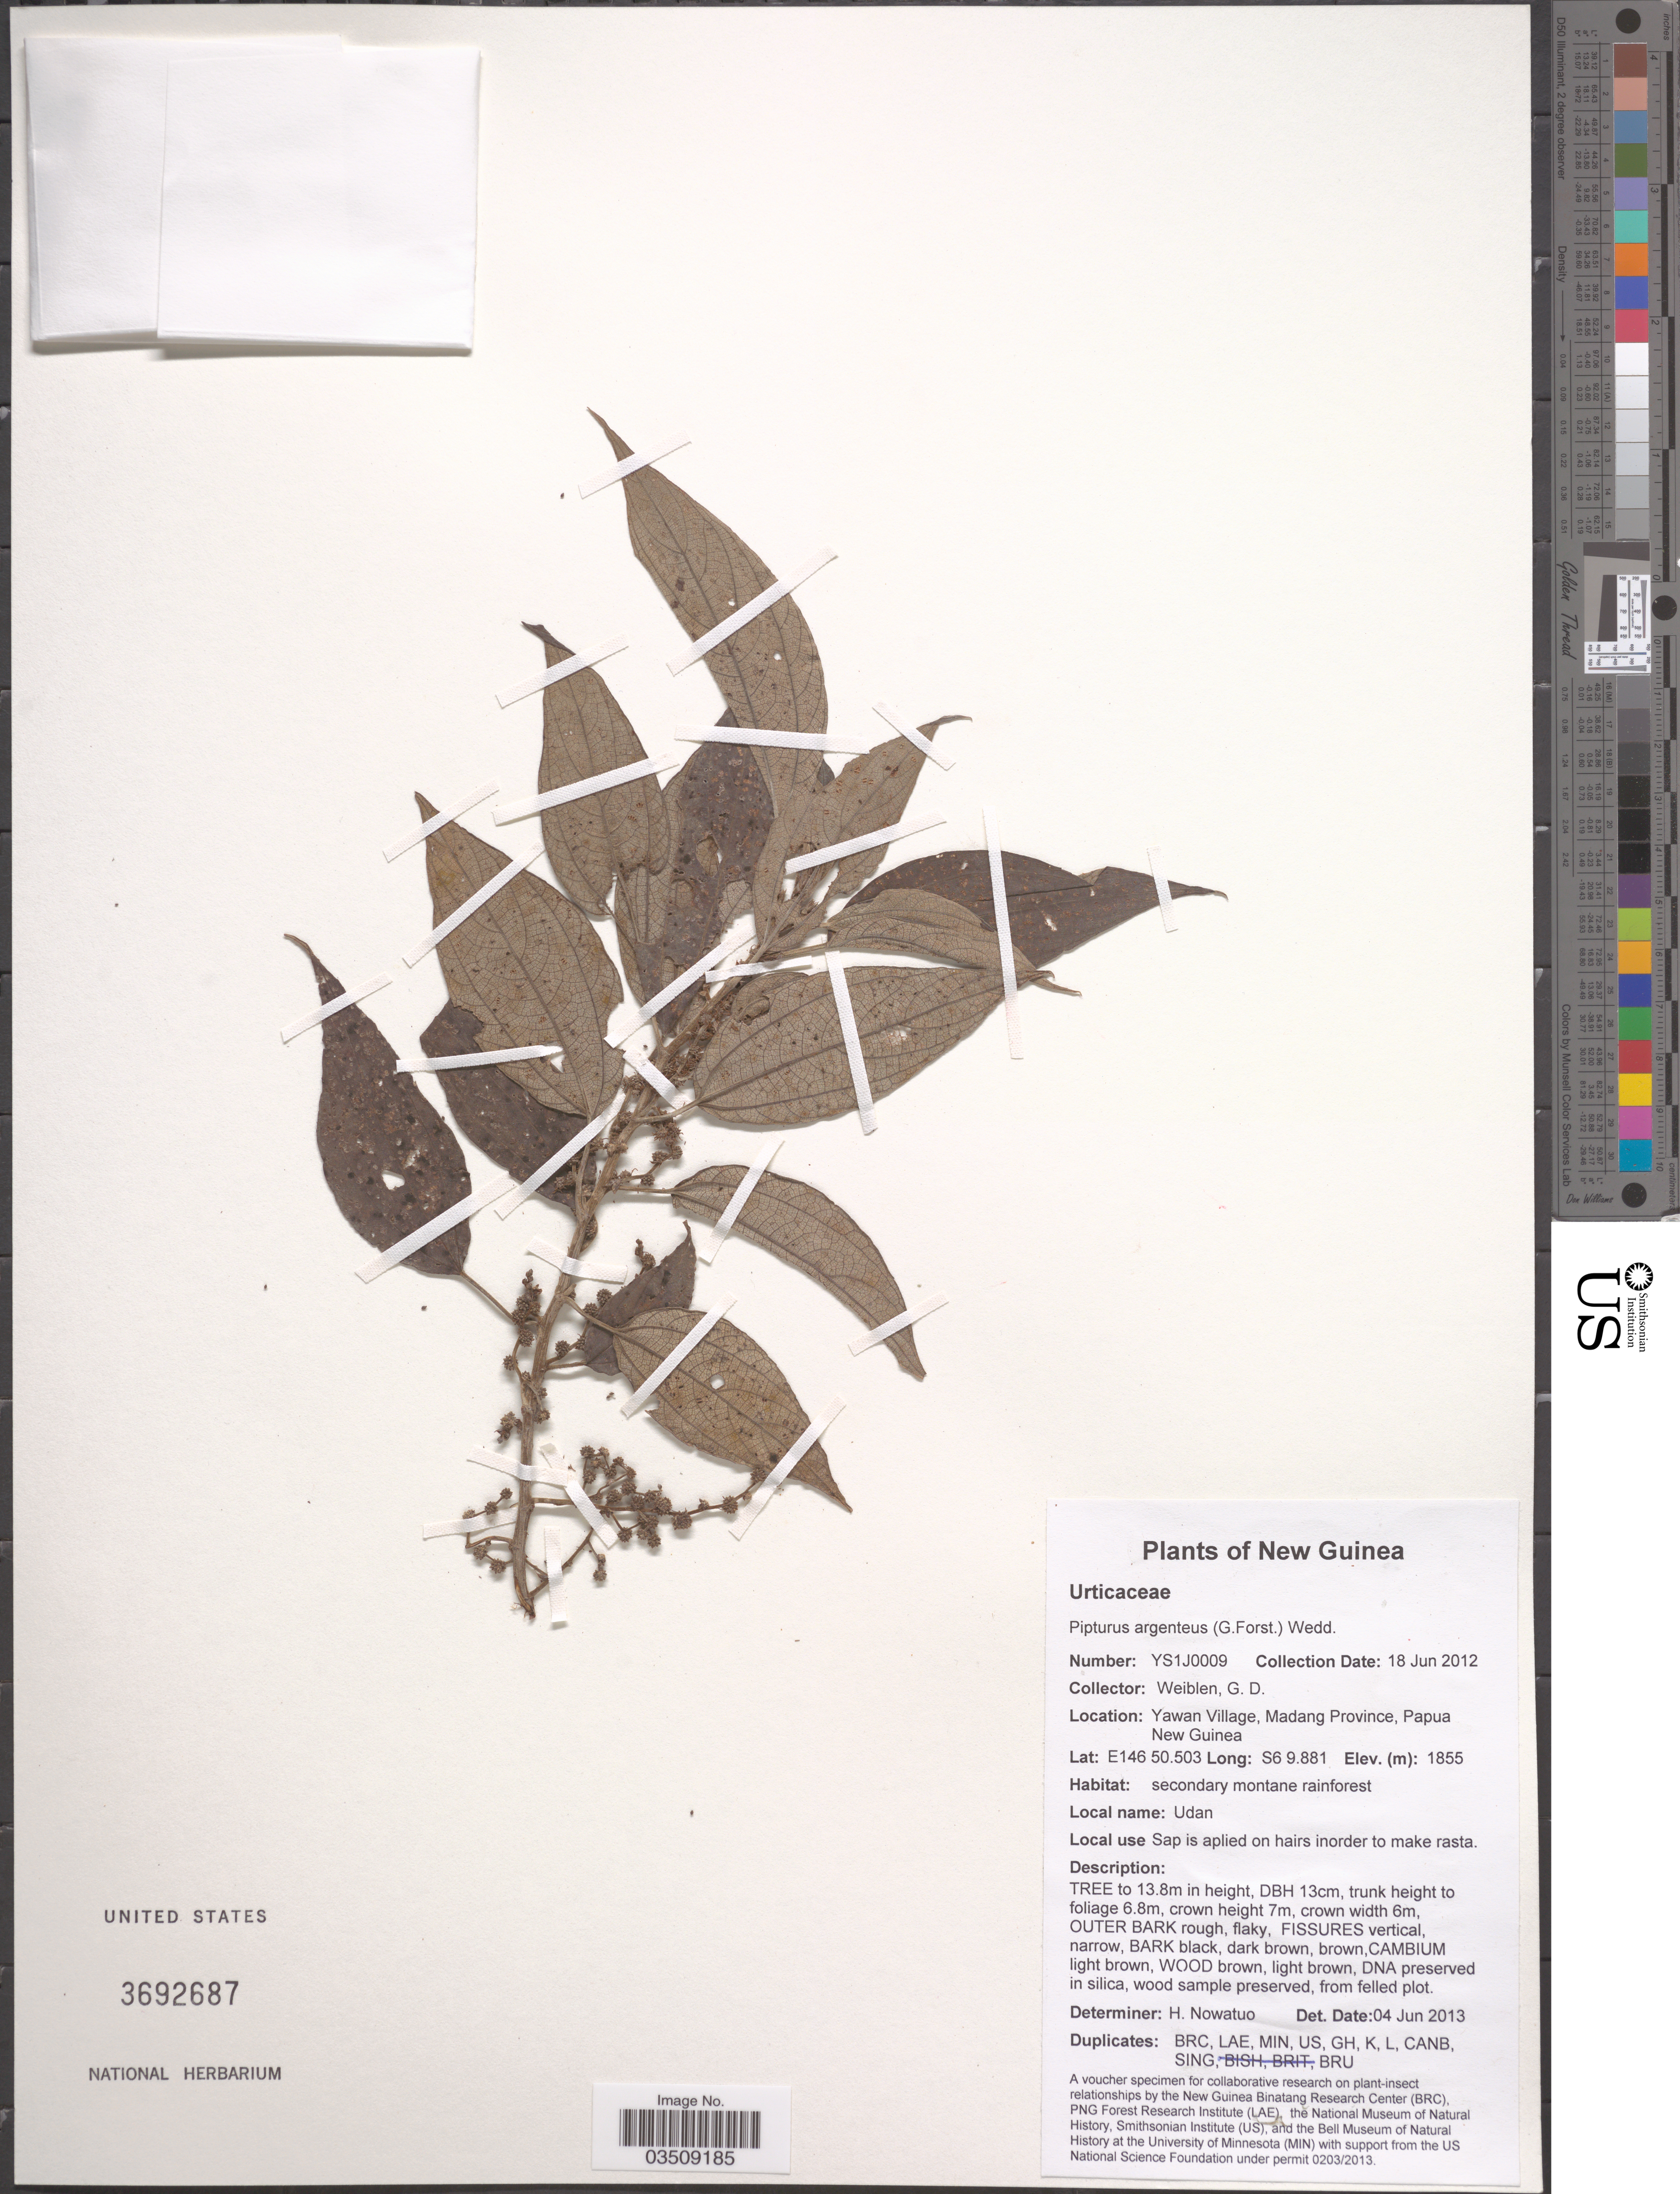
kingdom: Plantae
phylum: Tracheophyta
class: Magnoliopsida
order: Rosales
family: Urticaceae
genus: Pipturus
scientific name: Pipturus argenteus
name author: (G. Forst.) Wedd.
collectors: G. D. Weiblen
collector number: YS1J0009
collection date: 2012-06-18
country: Papua New Guinea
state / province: Madang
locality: New Guinea. Yawan Village, Papua New Guinea.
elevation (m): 1855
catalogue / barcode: US 3692687